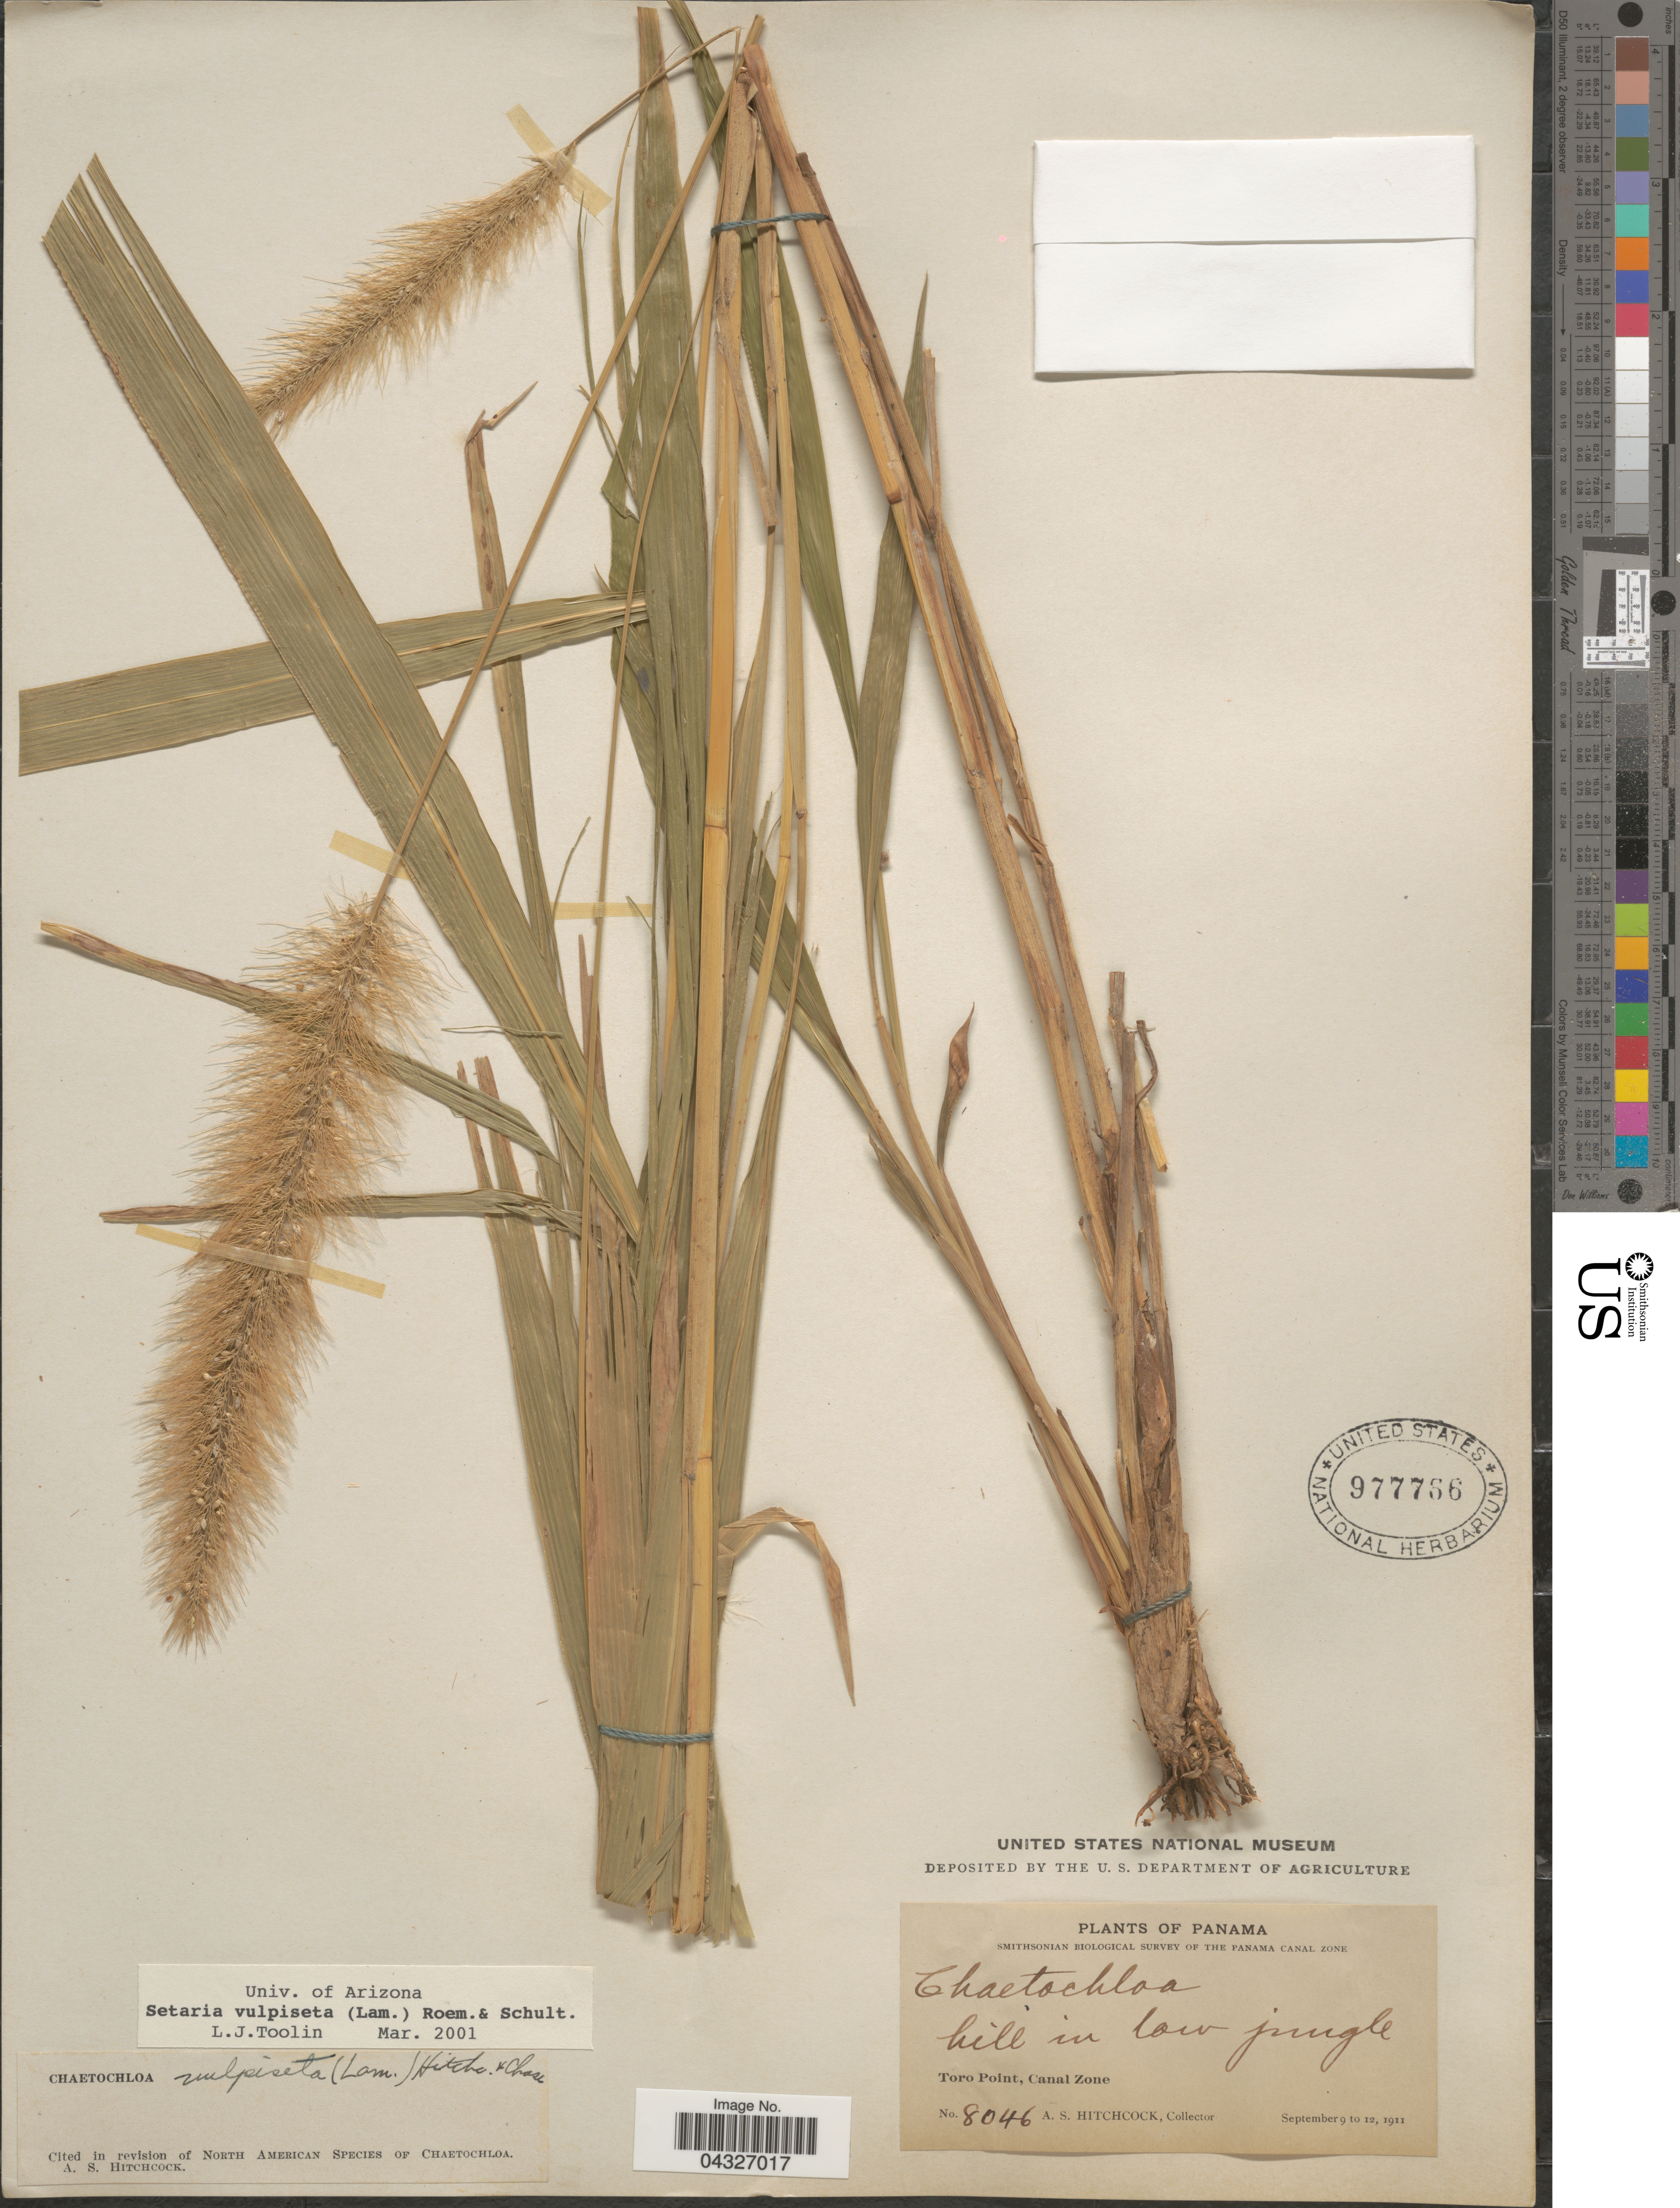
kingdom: Plantae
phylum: Tracheophyta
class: Liliopsida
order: Poales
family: Poaceae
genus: Setaria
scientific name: Setaria vulpiseta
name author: (Lam.) Roem. & Schult.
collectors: A. S. Hitchcock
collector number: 8046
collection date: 1911-09-09/1911-09-12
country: Panama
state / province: Colón / Panamá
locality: Smithsonian Biological Survey of the Panama Canal Zone. Toro Point, Canal Zone.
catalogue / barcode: US 977766